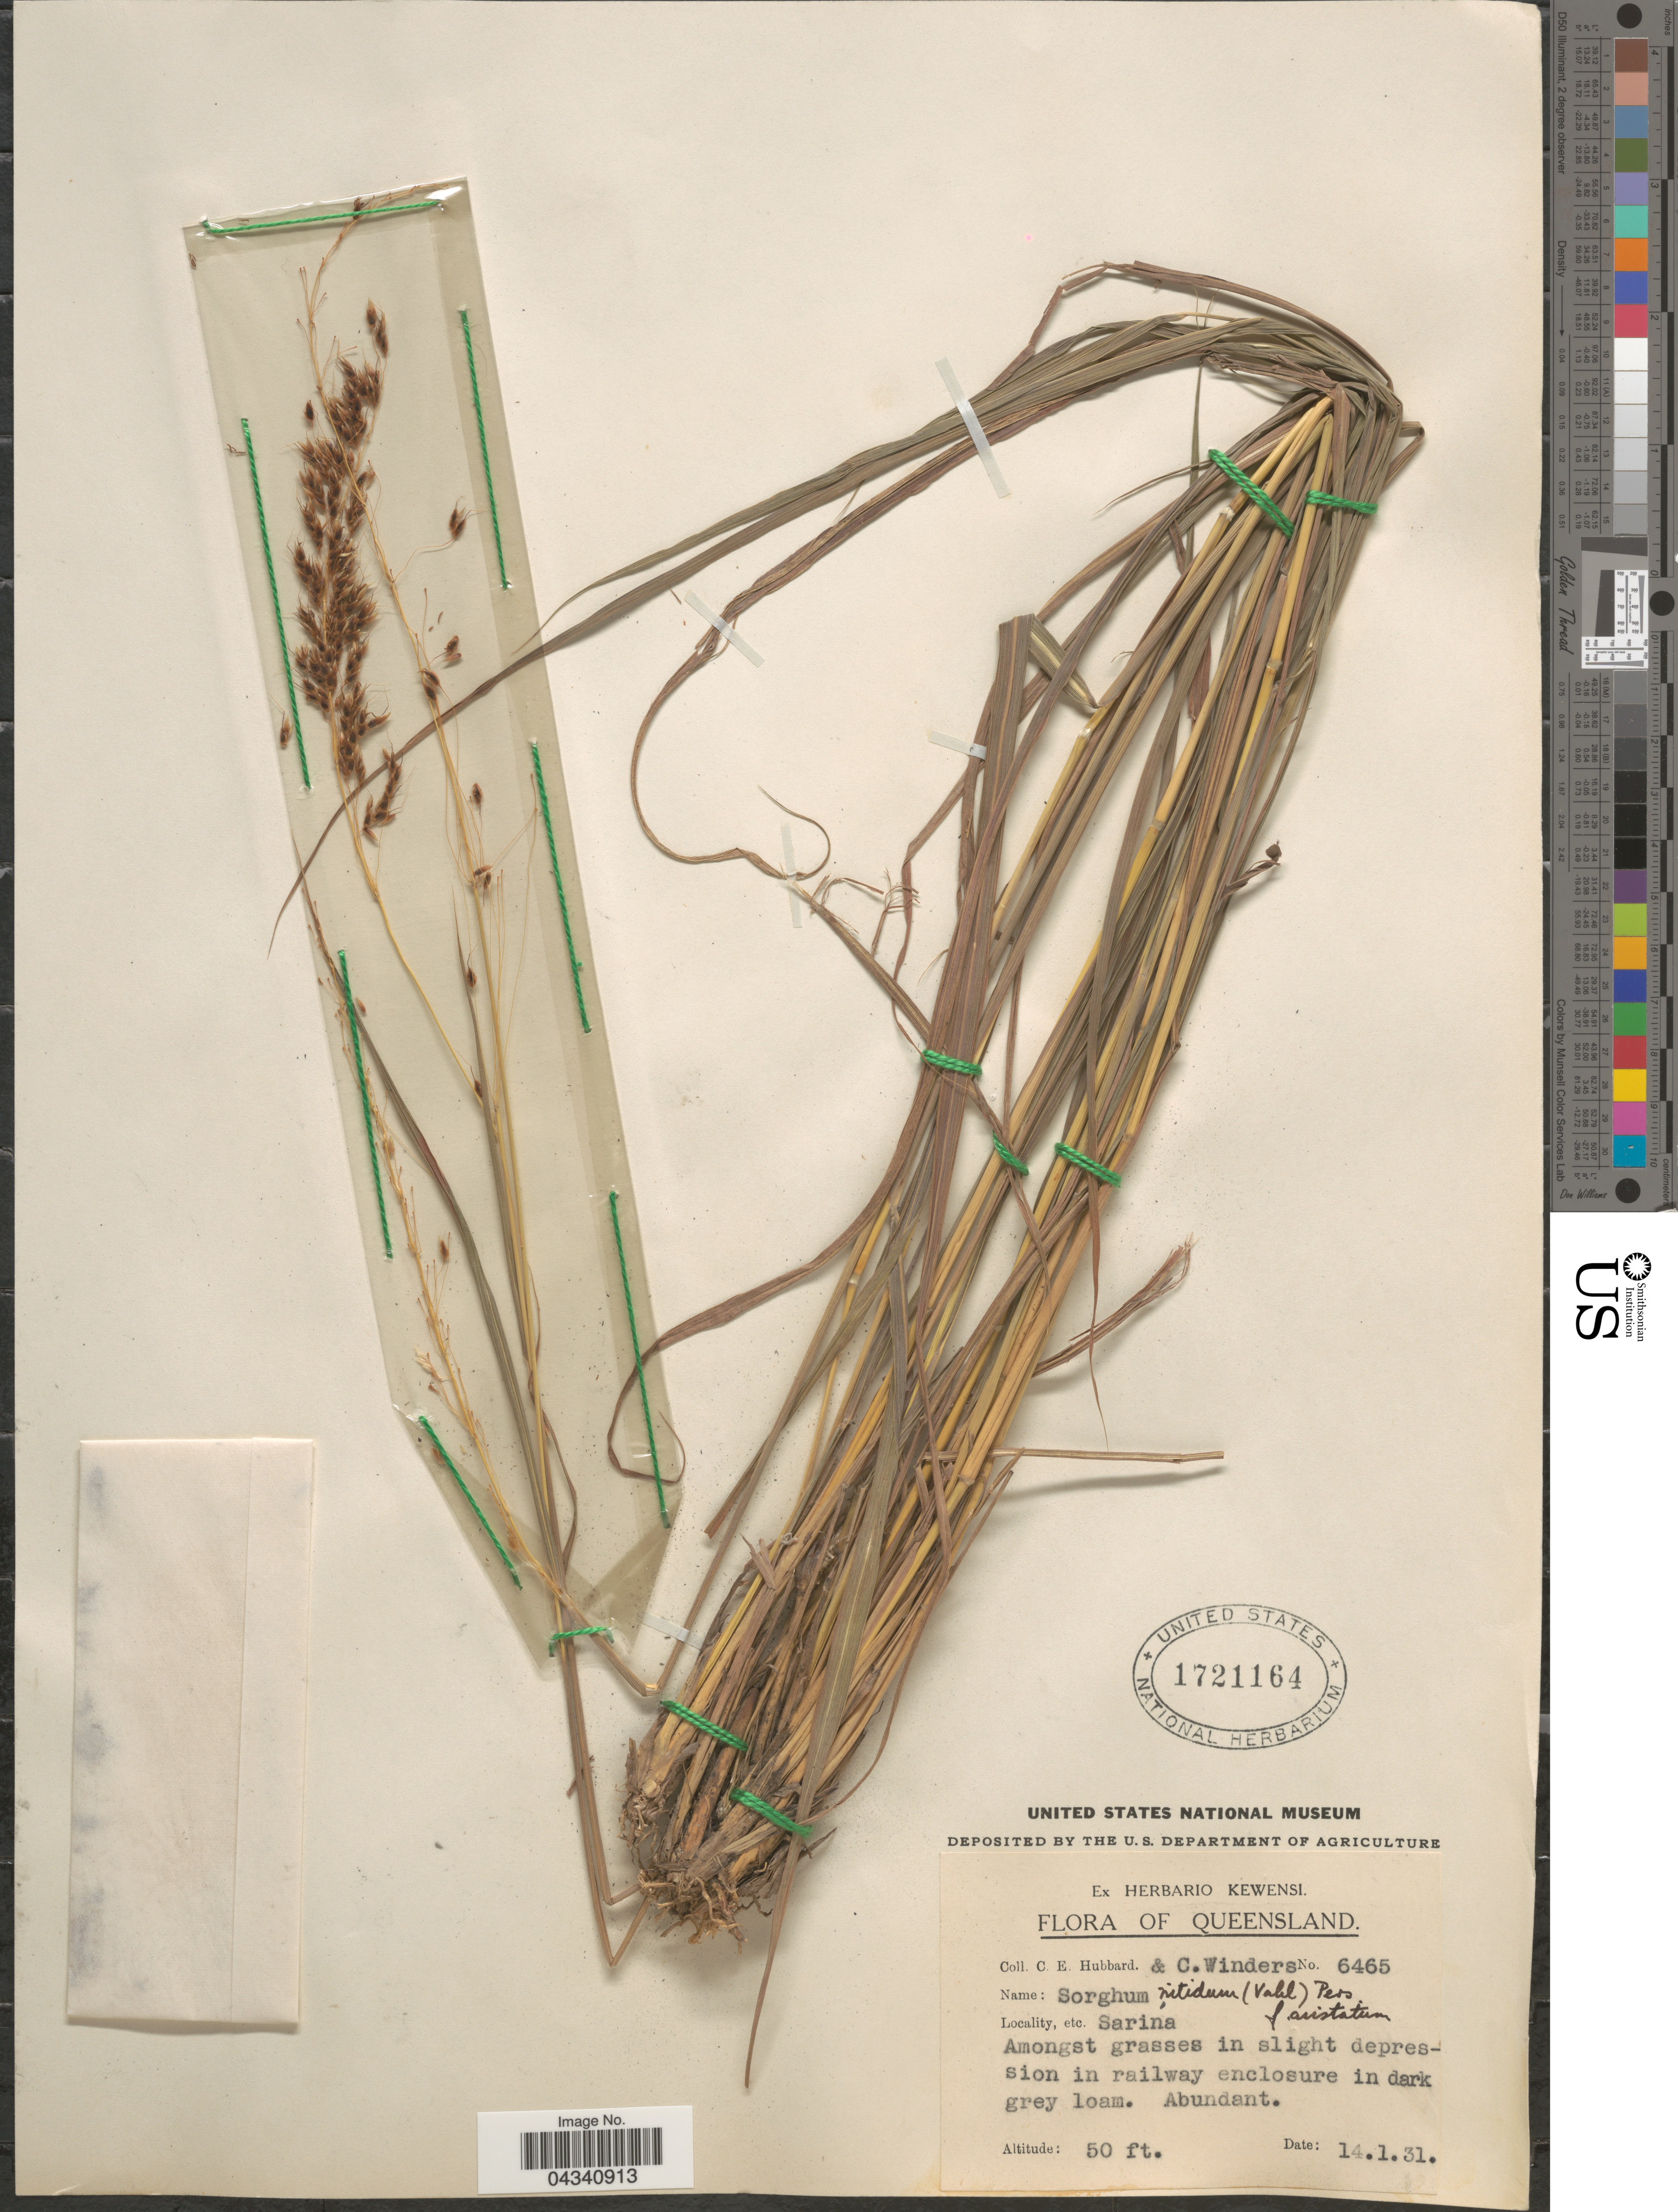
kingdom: Plantae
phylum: Tracheophyta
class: Liliopsida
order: Poales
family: Poaceae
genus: Sorghum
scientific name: Sorghum nitidum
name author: (Vahl) Pers.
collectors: C. E. Hubbard & C. Winders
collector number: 6465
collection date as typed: Transcribed d/m/y: 14/1/31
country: Australia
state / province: Queensland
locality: Sarina. Amongst grasses in slight depressio nin railway enclosure in dark grey loam.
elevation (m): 15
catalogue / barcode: US 1721164